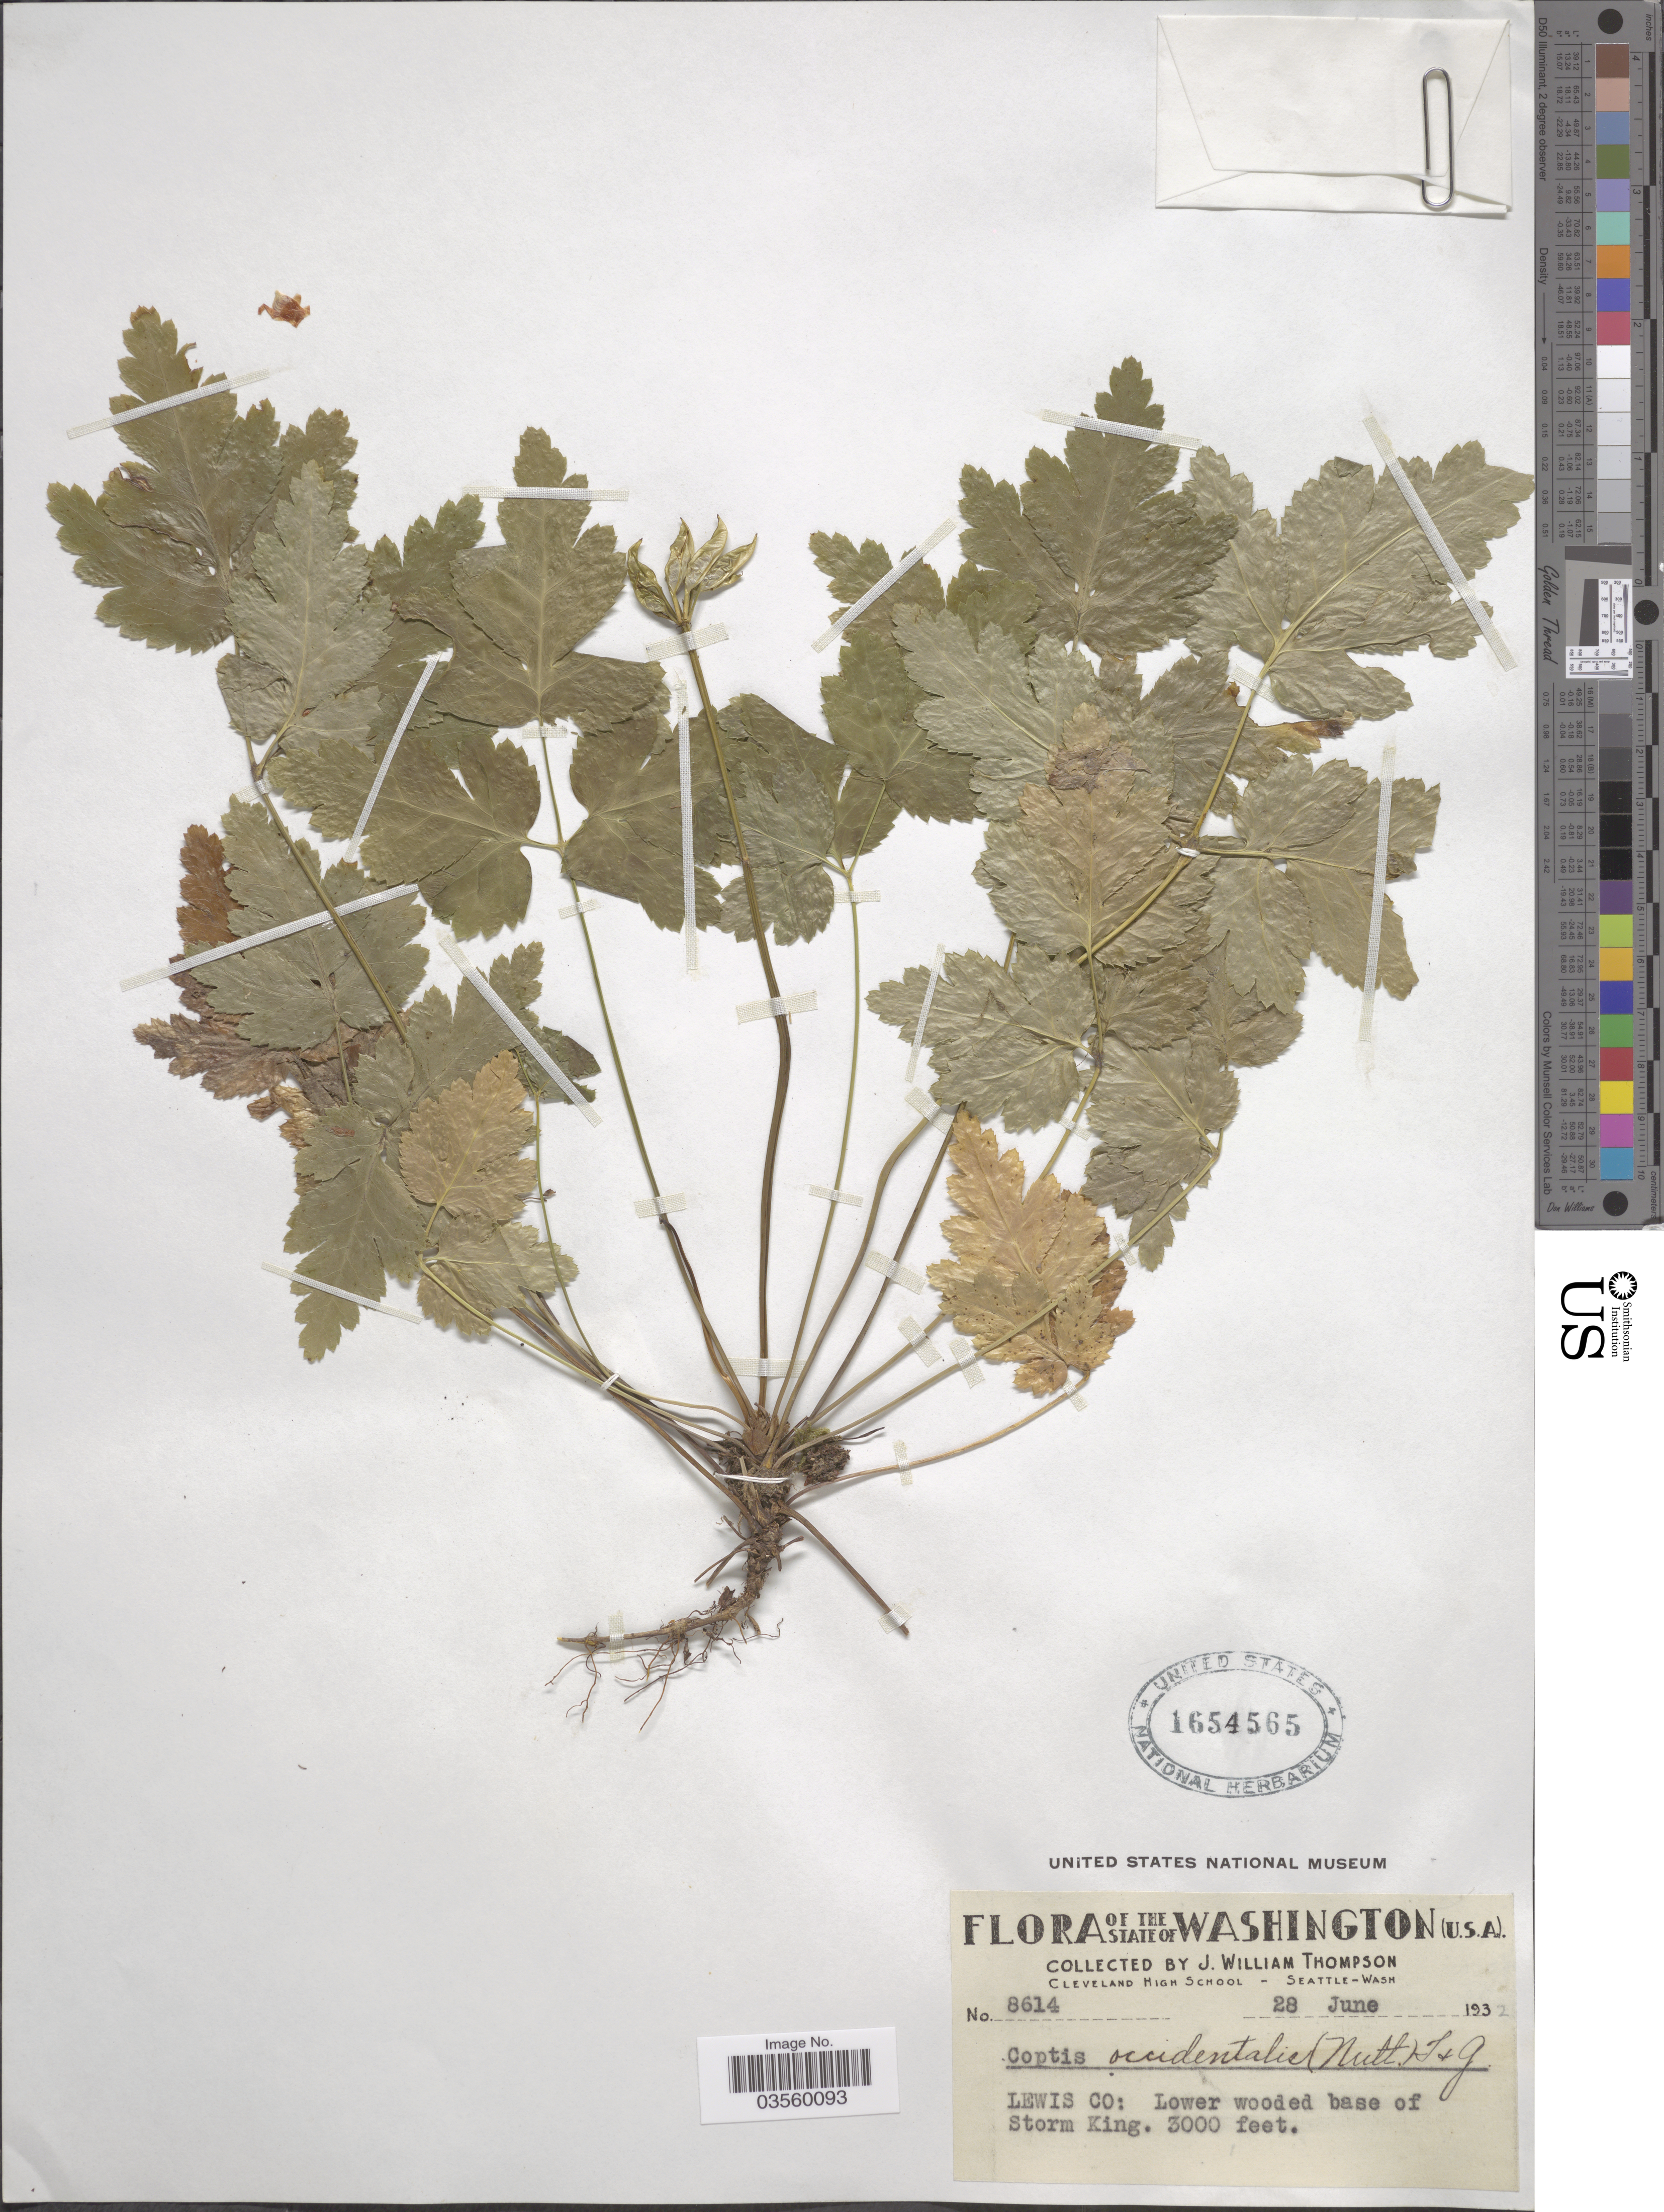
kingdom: Plantae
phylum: Tracheophyta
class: Magnoliopsida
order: Ranunculales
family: Ranunculaceae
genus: Coptis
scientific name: Coptis occidentalis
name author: Torr. & A. Gray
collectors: J. W. Thompson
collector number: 8614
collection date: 1932-06-28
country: United States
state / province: Washington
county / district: Lewis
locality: Lewis Co: Lower wooded base of Storm King.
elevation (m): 914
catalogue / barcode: US 1654565